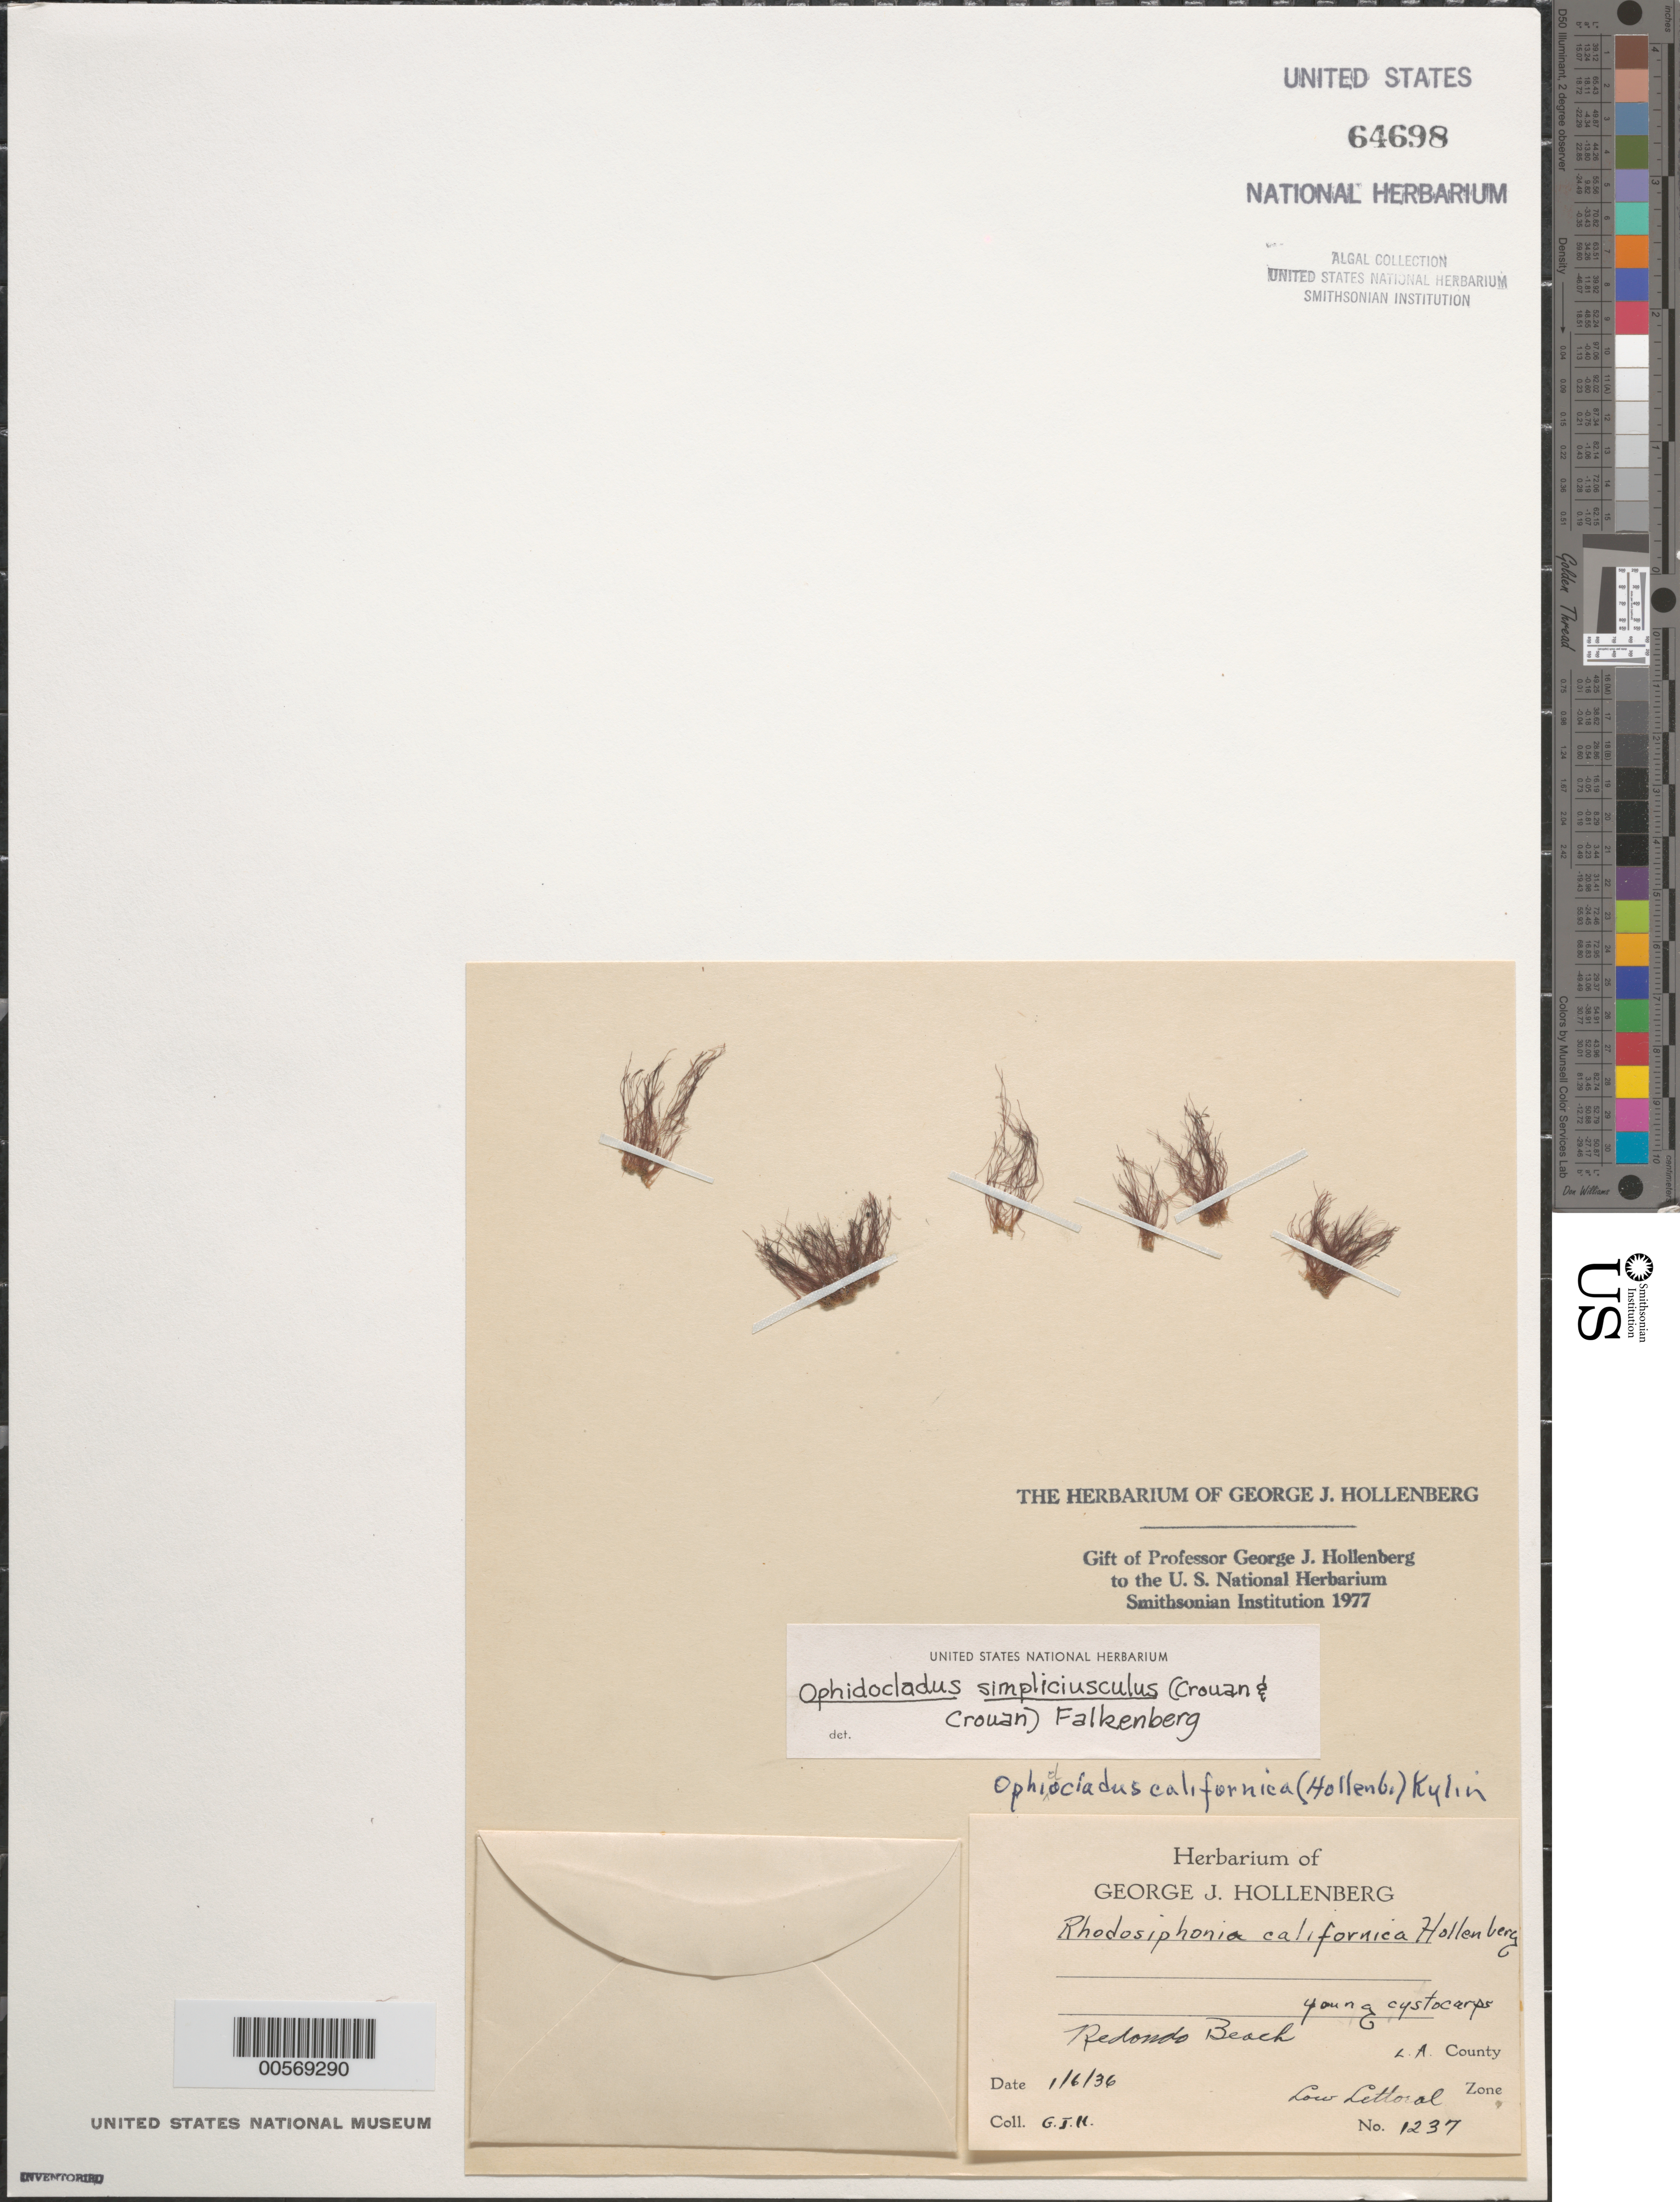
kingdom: Plantae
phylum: Rhodophyta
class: Florideophyceae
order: Ceramiales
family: Rhodomelaceae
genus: Ophidocladus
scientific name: Ophidocladus simpliciusculus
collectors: G. Hollenberg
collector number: GJH 1237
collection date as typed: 06 Jan 1936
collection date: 1936-01-06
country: United States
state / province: California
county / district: Los Angeles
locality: Redondo Beach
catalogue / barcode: US 64698